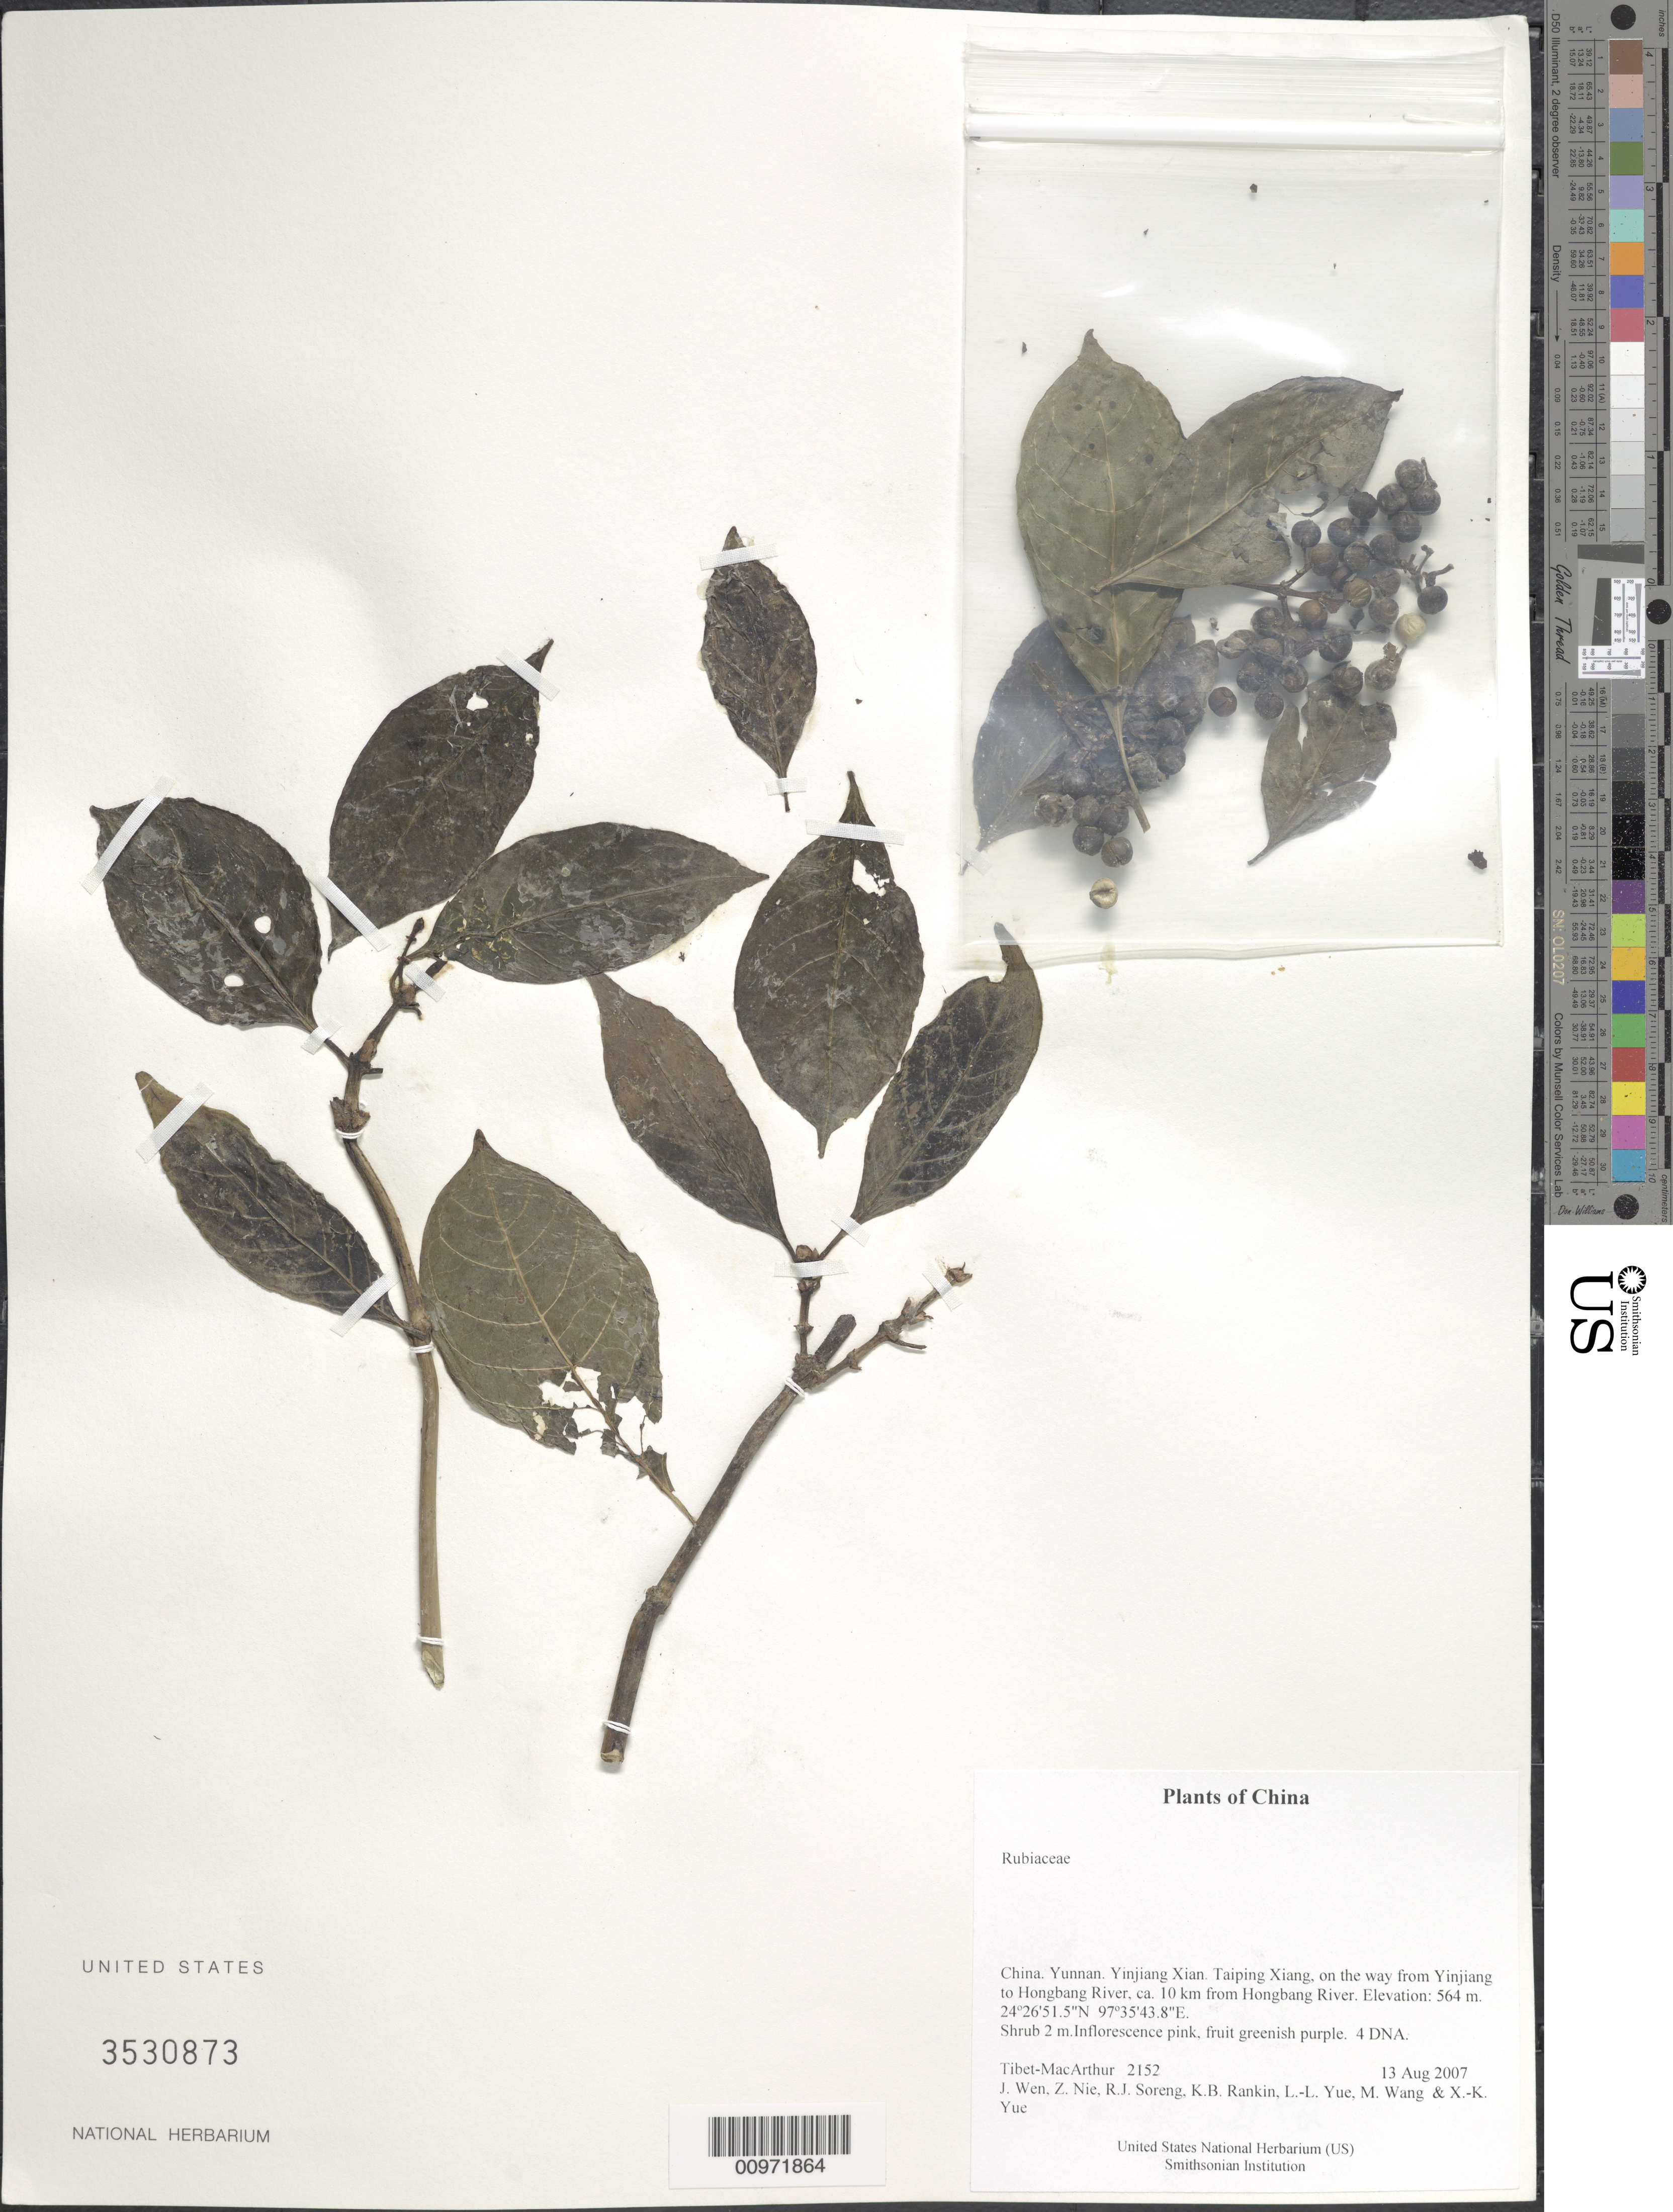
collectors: Tibet-MacArthur, J. Wen, Z. Nie, R. J. Soreng, K. Rankin, L. Yue, M. Wang & X. Yue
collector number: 2152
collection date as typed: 13 Aug 2007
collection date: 2007-08-13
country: China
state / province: Yunnan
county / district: Yinjiang Xian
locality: Taiping Xiang, on the way from Yinjiang to Hongbang River, ca. 10 km from Hongbang River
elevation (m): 564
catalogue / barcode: US 3530873